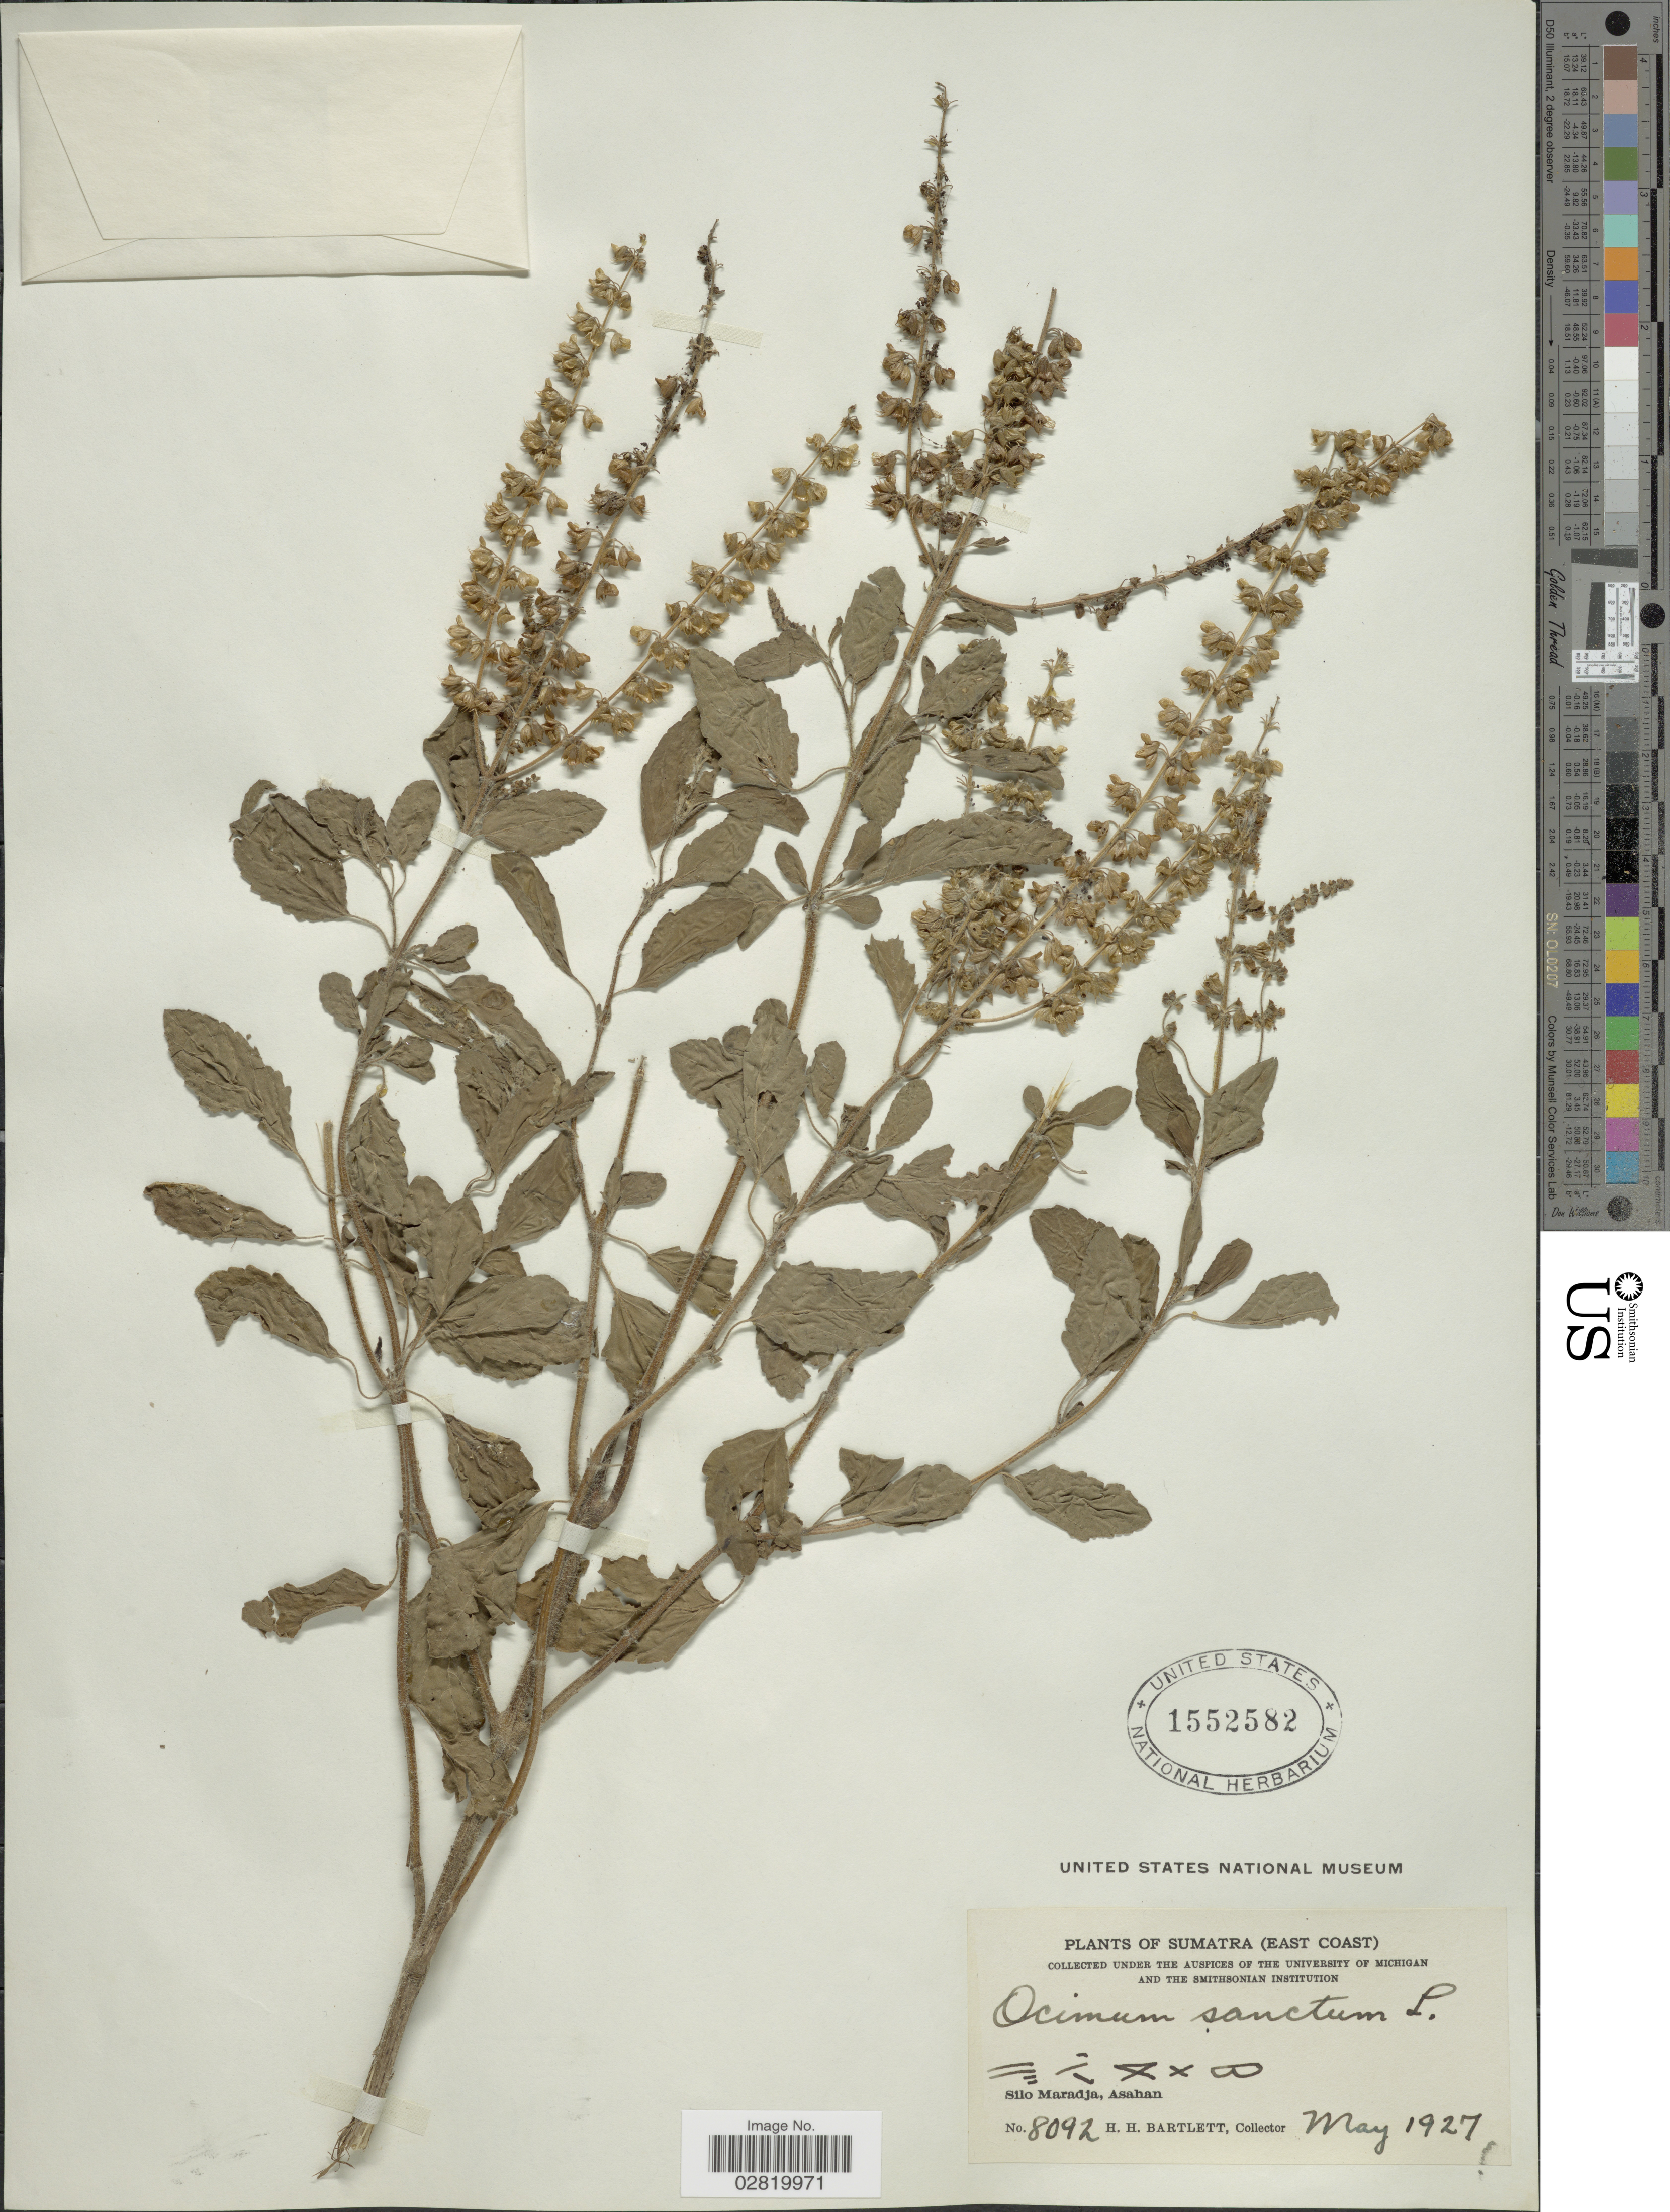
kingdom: Plantae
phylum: Tracheophyta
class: Magnoliopsida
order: Lamiales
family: Lamiaceae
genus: Ocimum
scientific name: Ocimum tenuiflorum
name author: L.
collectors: H. H. Bartlett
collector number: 8092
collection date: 1927-05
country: Indonesia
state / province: Sumatra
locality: East Coast, Silo Maradja, Asahan.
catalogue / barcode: US 1552582